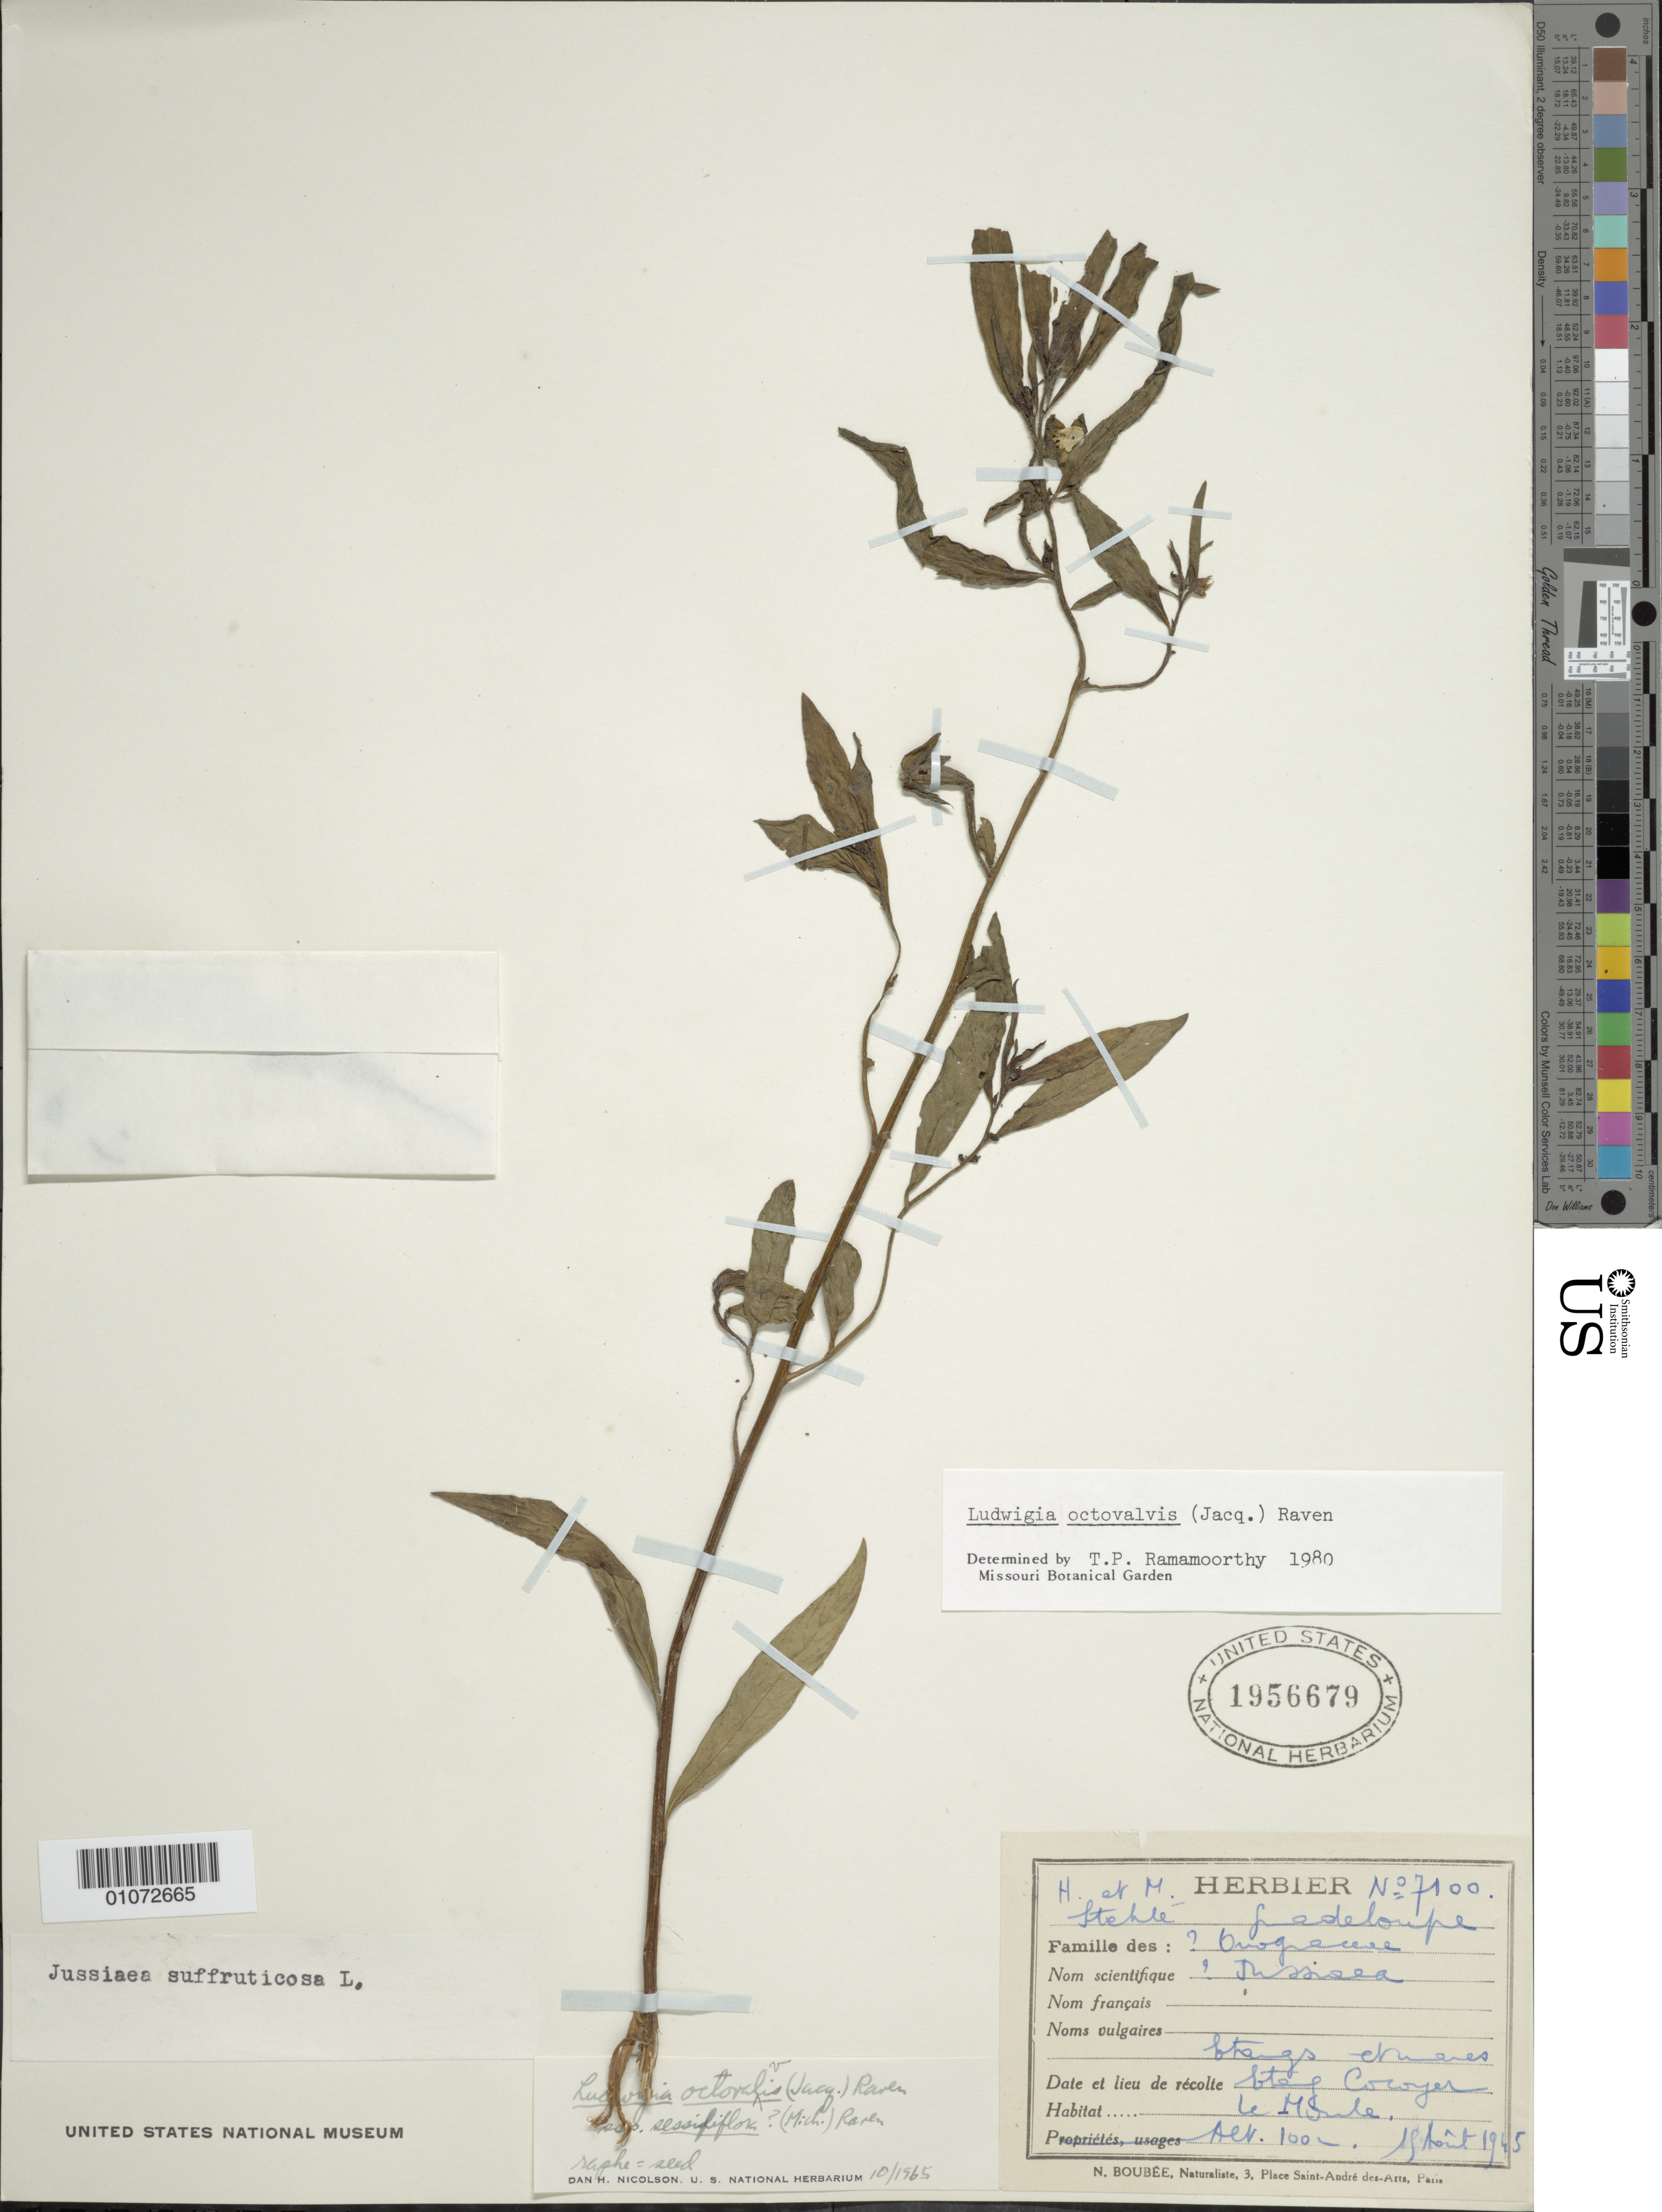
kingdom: Plantae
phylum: Tracheophyta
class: Magnoliopsida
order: Myrtales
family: Onagraceae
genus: Ludwigia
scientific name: Ludwigia octovalvis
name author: (Jacq.) P.H. Raven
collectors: H. Stehlé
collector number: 7100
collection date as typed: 15 Aug 1945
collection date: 1945-08-15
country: Guadeloupe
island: Basse Terre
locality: Grand Etang?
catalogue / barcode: US 1956679